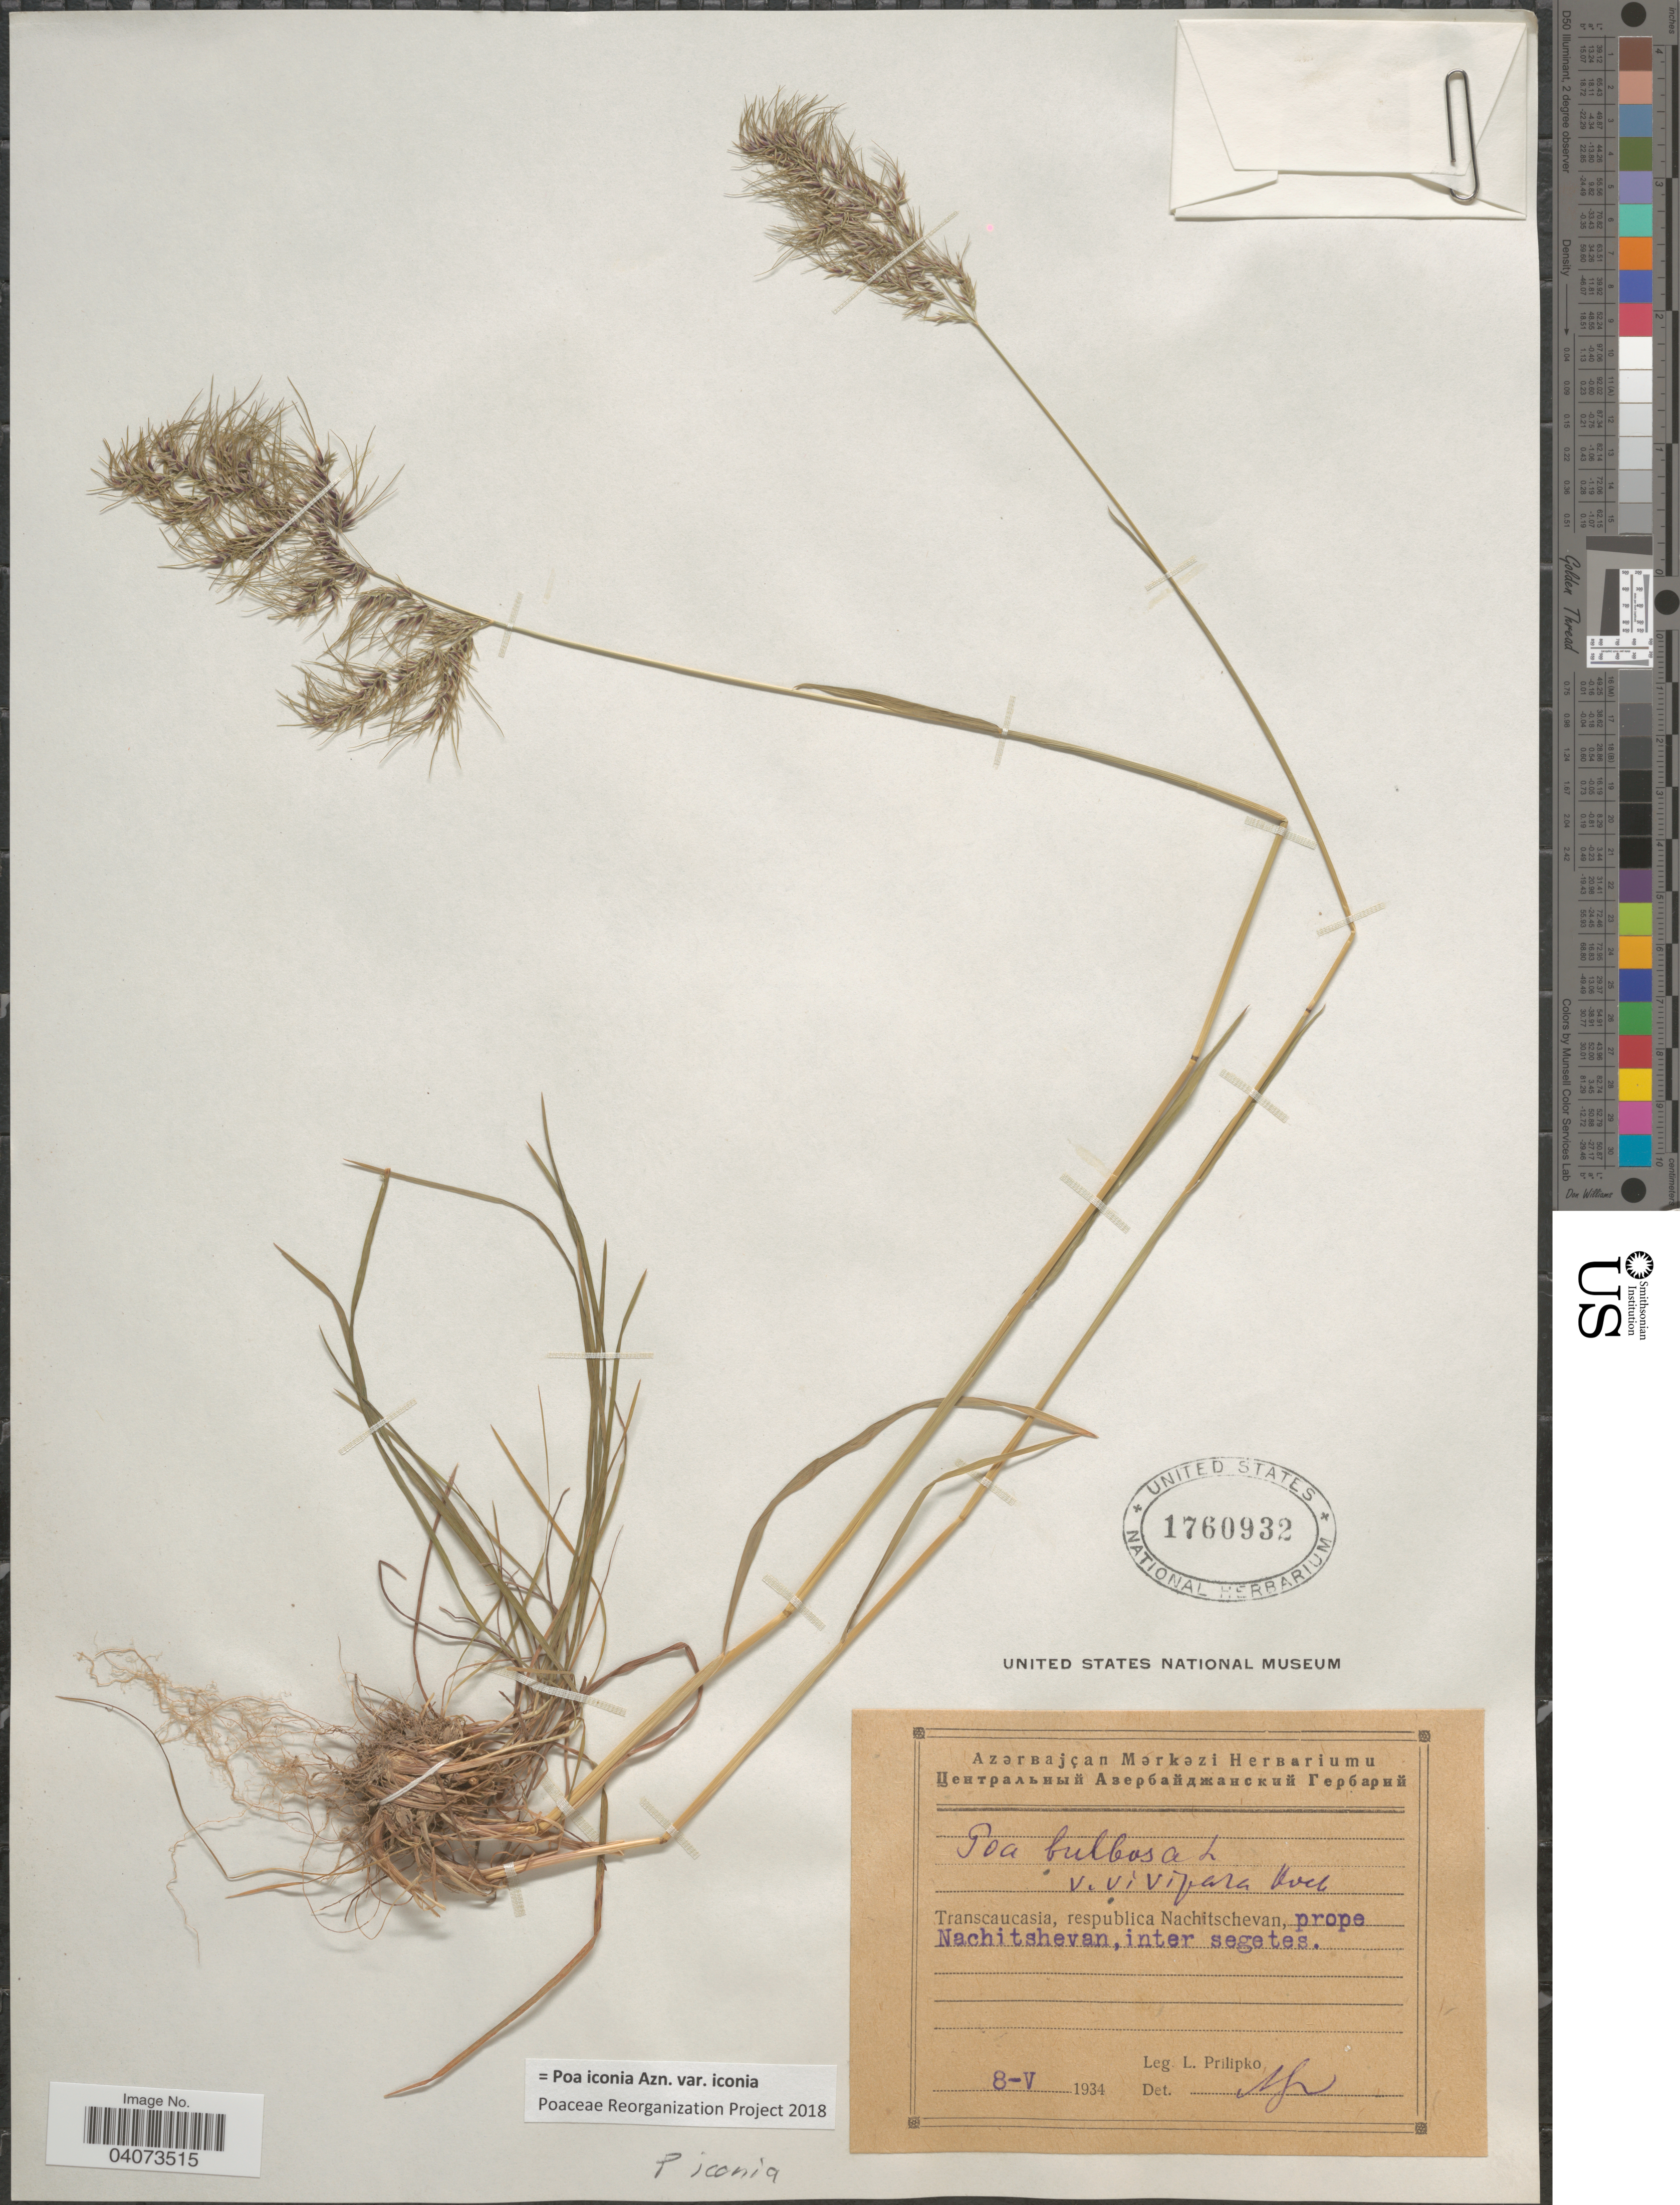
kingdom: Plantae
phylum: Tracheophyta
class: Liliopsida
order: Poales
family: Poaceae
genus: Poa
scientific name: Poa iconia var. iconia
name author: Azn.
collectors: L. Prilipko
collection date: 1934-05-08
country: Azerbaijan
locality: Transcaucasia, respublica Nachitschevan, prope Nachitshevan, inter segetes.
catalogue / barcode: US 1760932